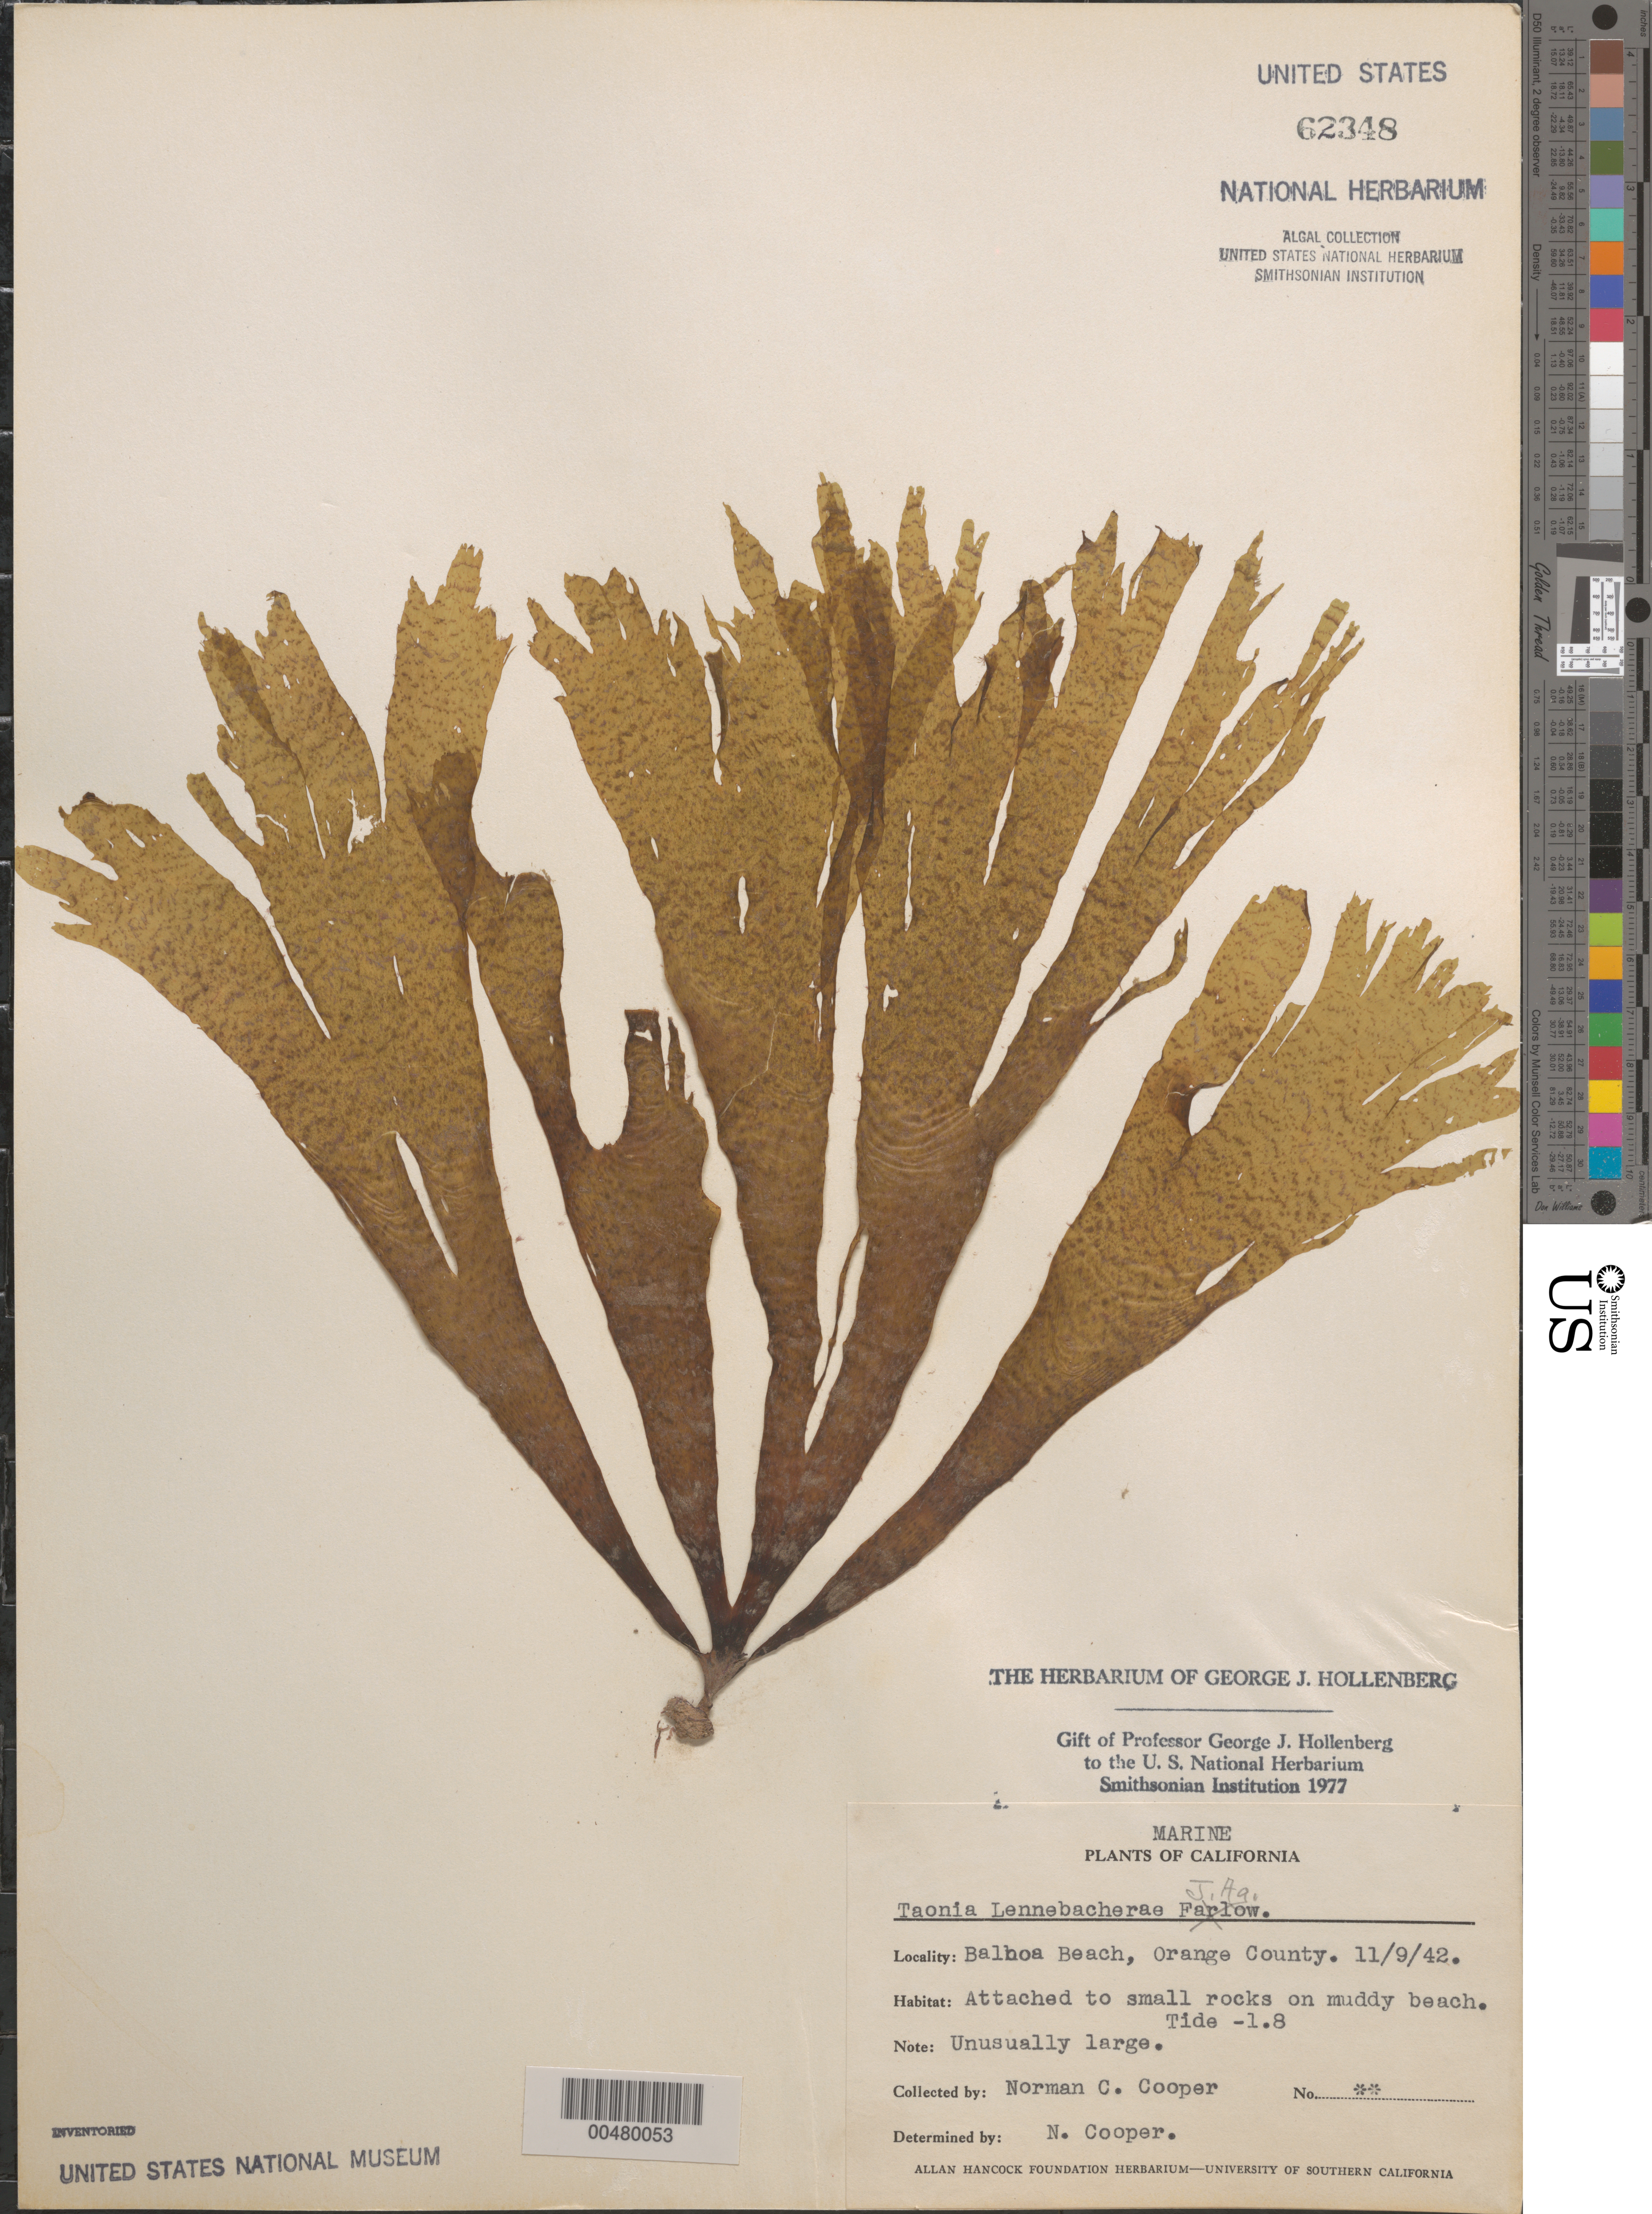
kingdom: Chromista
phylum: Ochrophyta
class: Phaeophyceae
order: Dictyotales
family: Dictyotaceae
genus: Taonia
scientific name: Taonia lennebackerae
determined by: Cooper, N. C.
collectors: N. Cooper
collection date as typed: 09 Nov 1942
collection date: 1942-11-09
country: United States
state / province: California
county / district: Orange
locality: Balboa Beach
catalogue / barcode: US 62348